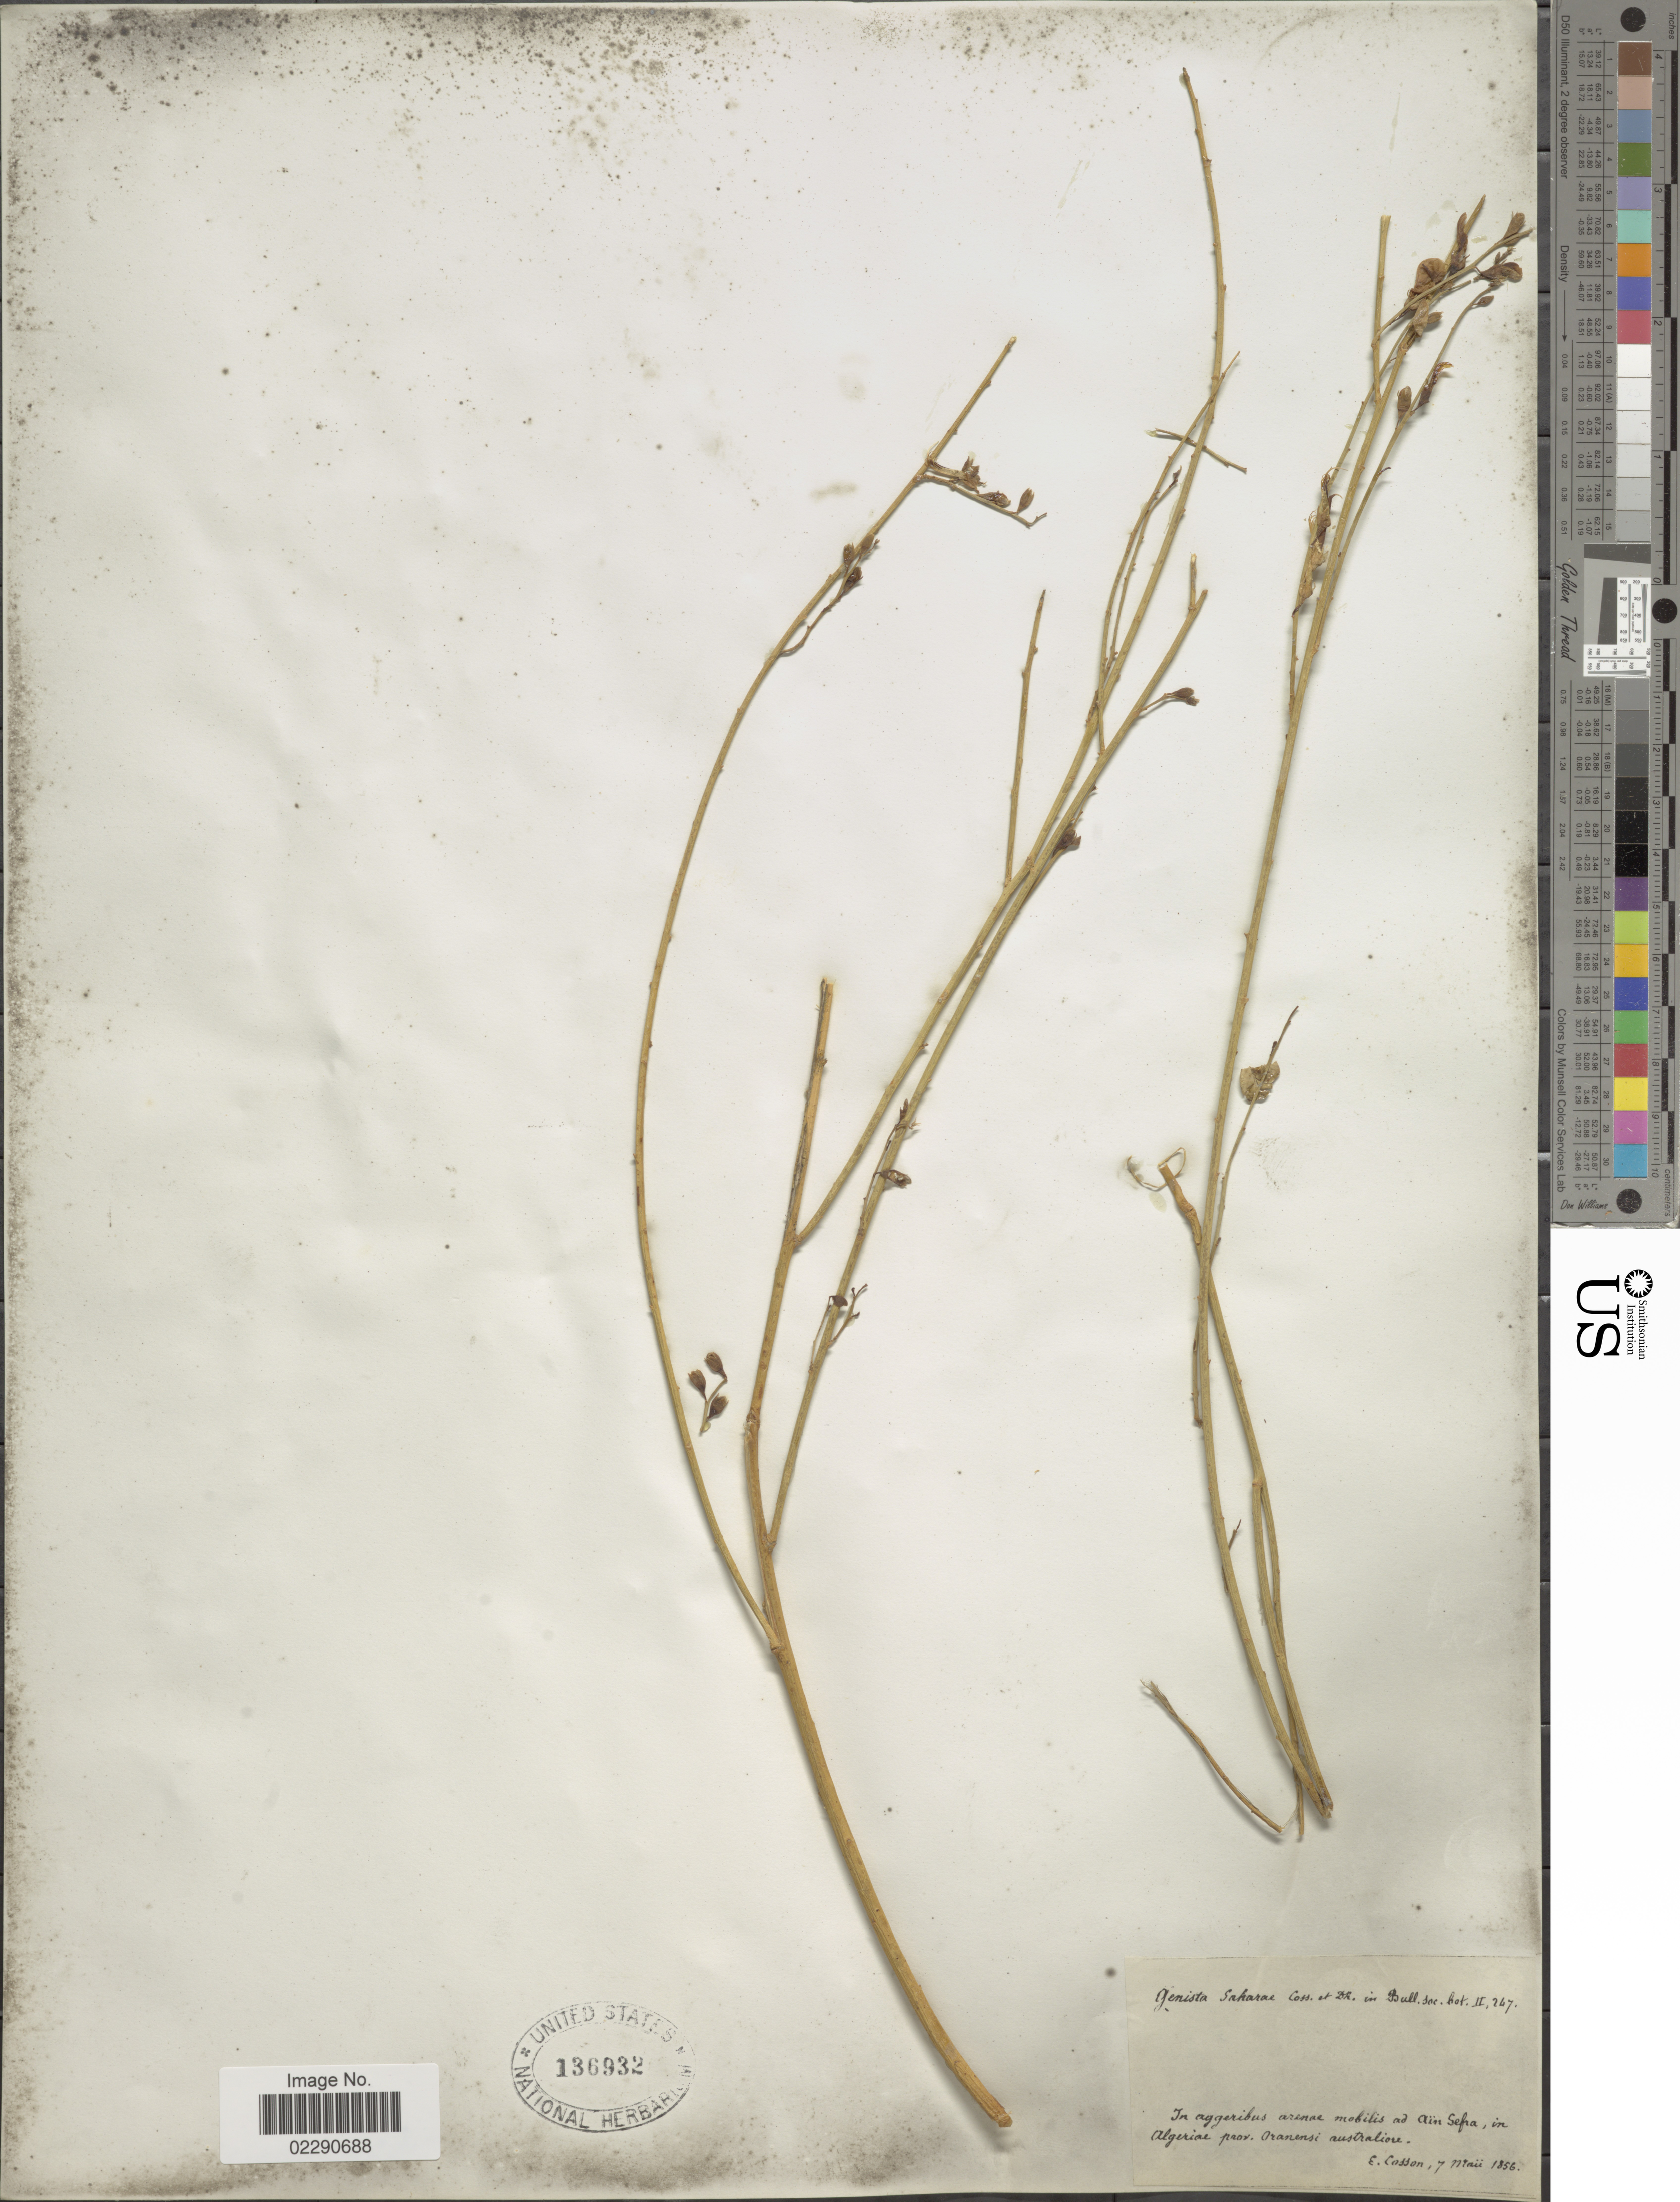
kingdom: Plantae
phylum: Tracheophyta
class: Magnoliopsida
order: Fabales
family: Fabaceae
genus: Calobota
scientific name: Calobota saharae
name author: (Coss. & Durieu) Boatwr. & B.-E. van Wyk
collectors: E. Cosson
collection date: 1856-05-07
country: Algeria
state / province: Oran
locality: Ad Ain Sefra, Algeriae, Prov. Oranensi Australiou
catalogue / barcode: US 136932